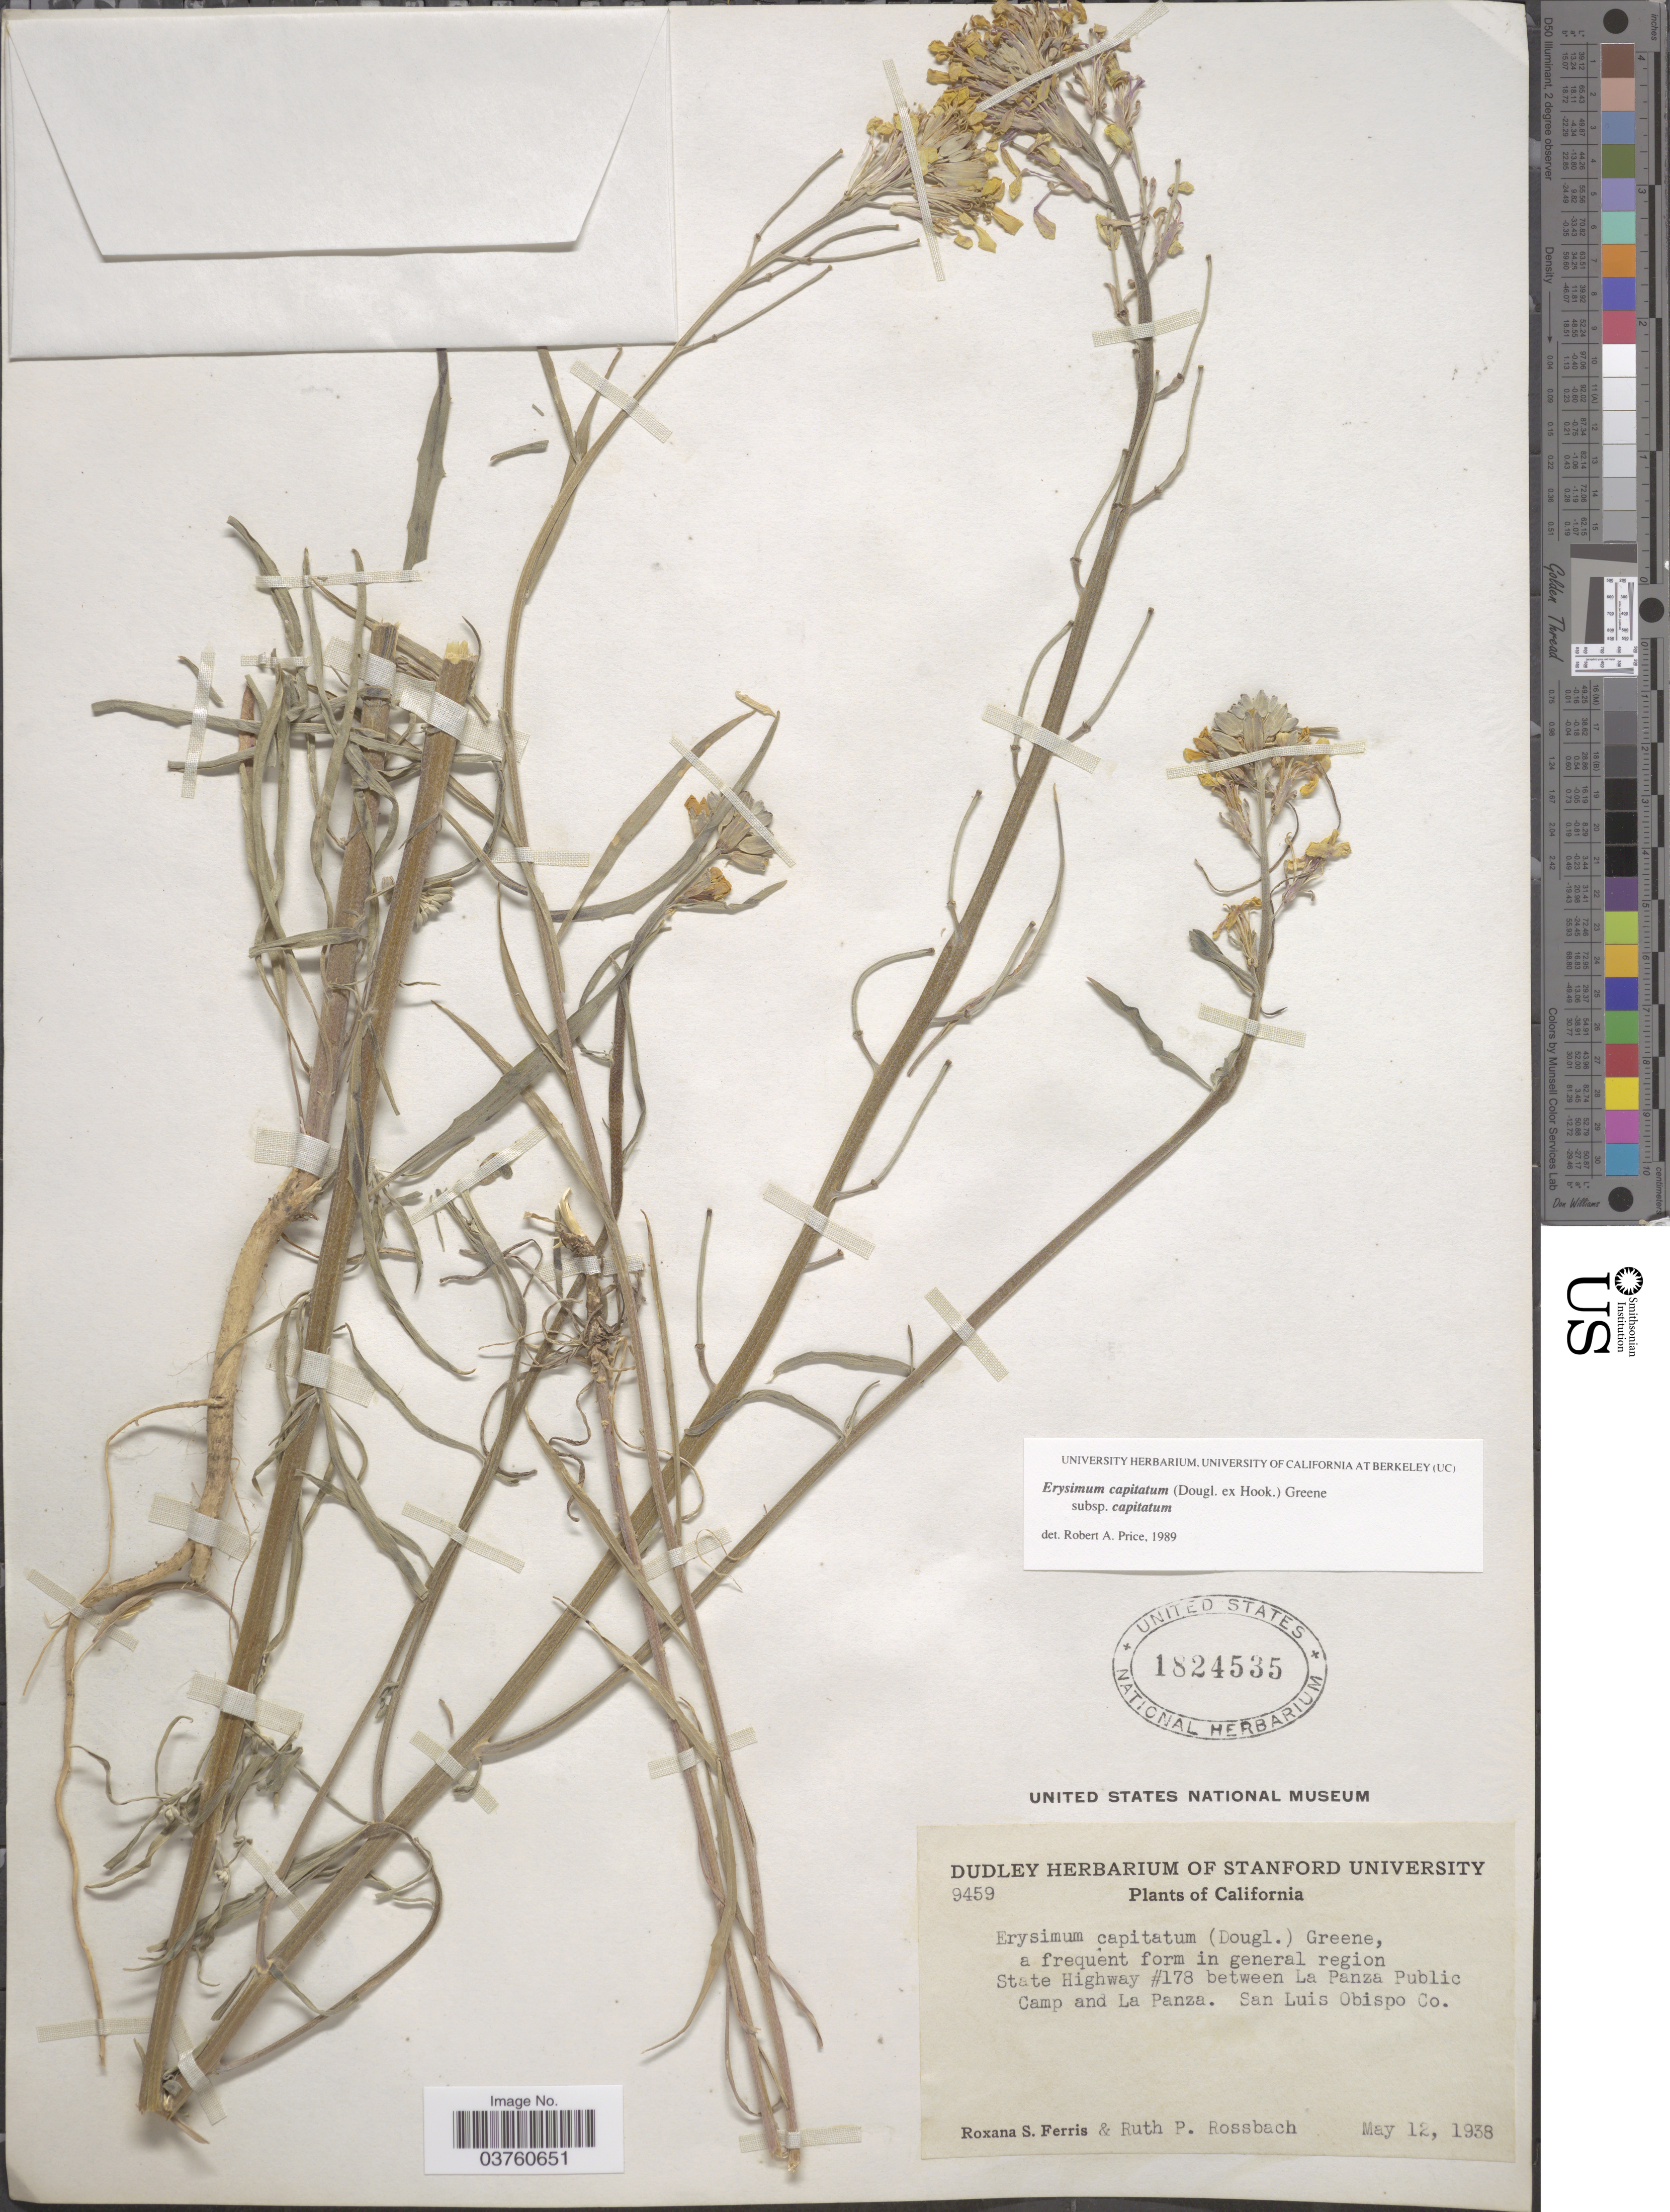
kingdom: Plantae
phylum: Tracheophyta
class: Magnoliopsida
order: Brassicales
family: Brassicaceae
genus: Erysimum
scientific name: Erysimum capitatum subsp. capitatum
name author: (Douglas ex Hook.) Greene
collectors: R. S. Ferris & R. P. Rossbach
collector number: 9459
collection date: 1938-05-12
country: United States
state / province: California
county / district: San Luis Obispo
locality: In general region State Highway #178 betwee La Panza Public Camp and La Panza. San Luis Obispo Co.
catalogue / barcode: US 1824535